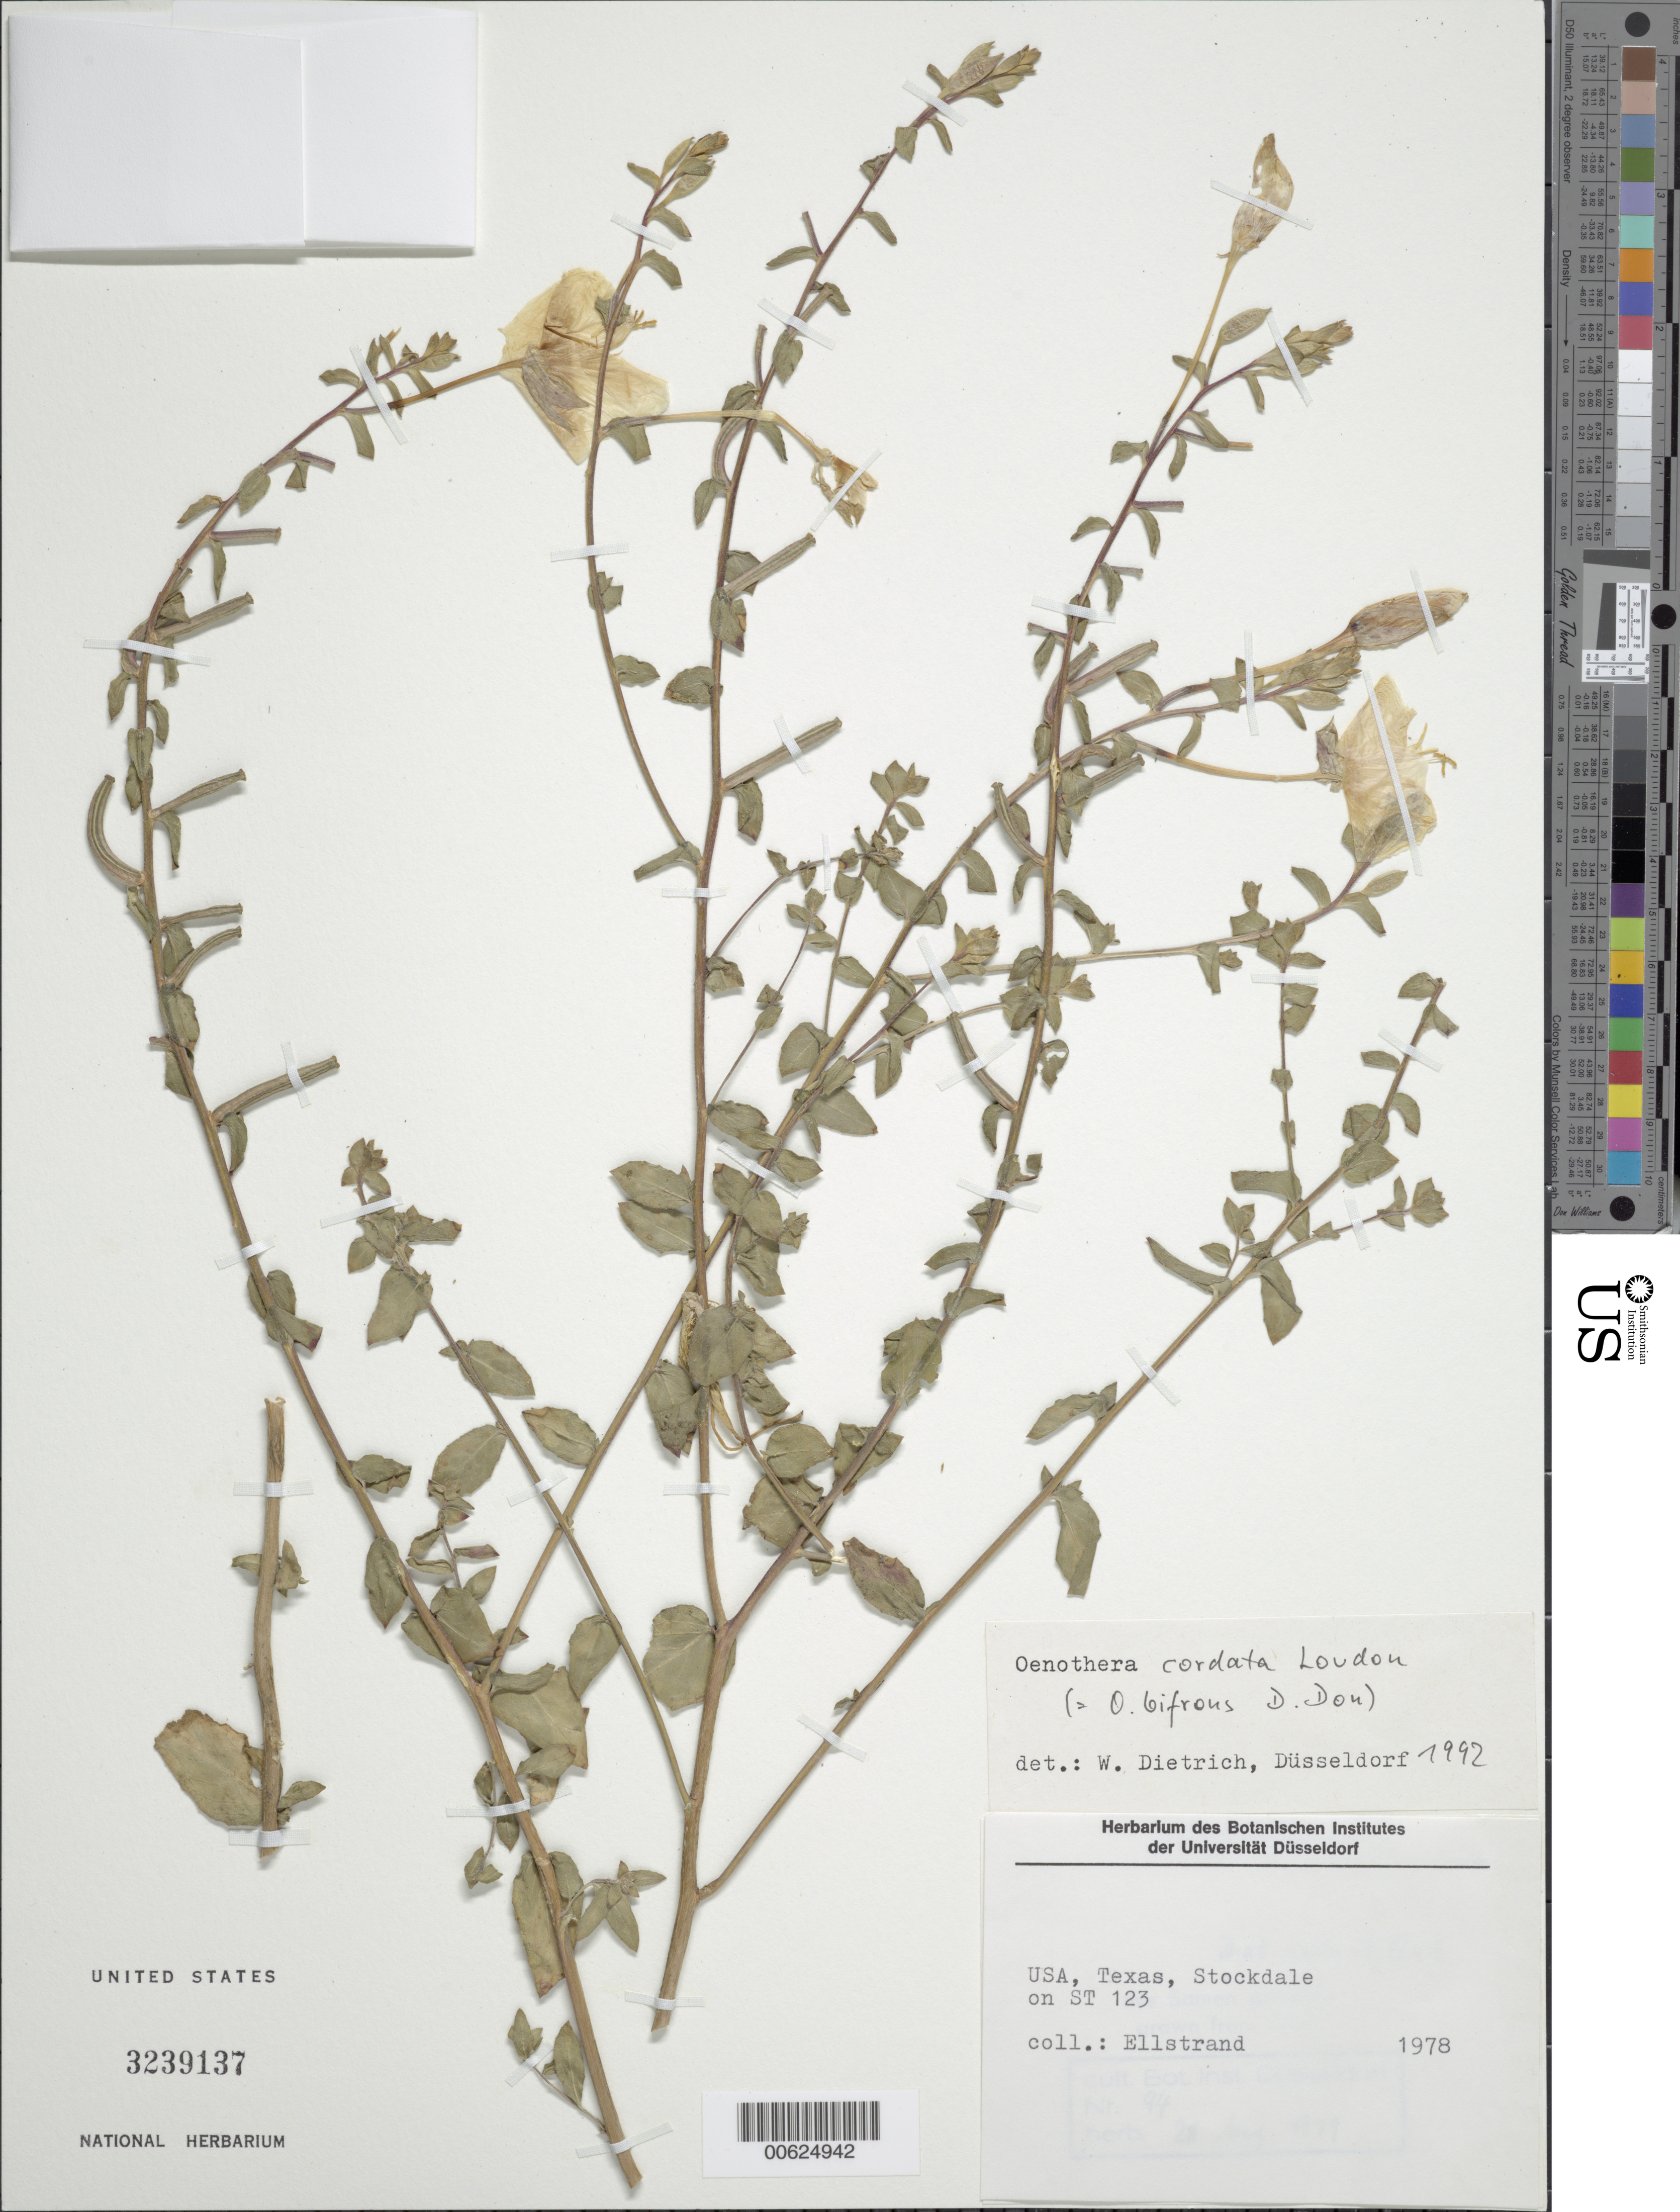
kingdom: Plantae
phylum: Tracheophyta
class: Magnoliopsida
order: Myrtales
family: Onagraceae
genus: Oenothera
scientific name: Oenothera cordata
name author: J.W. Loudon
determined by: Dietrich, W.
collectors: -. Ellstrand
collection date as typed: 1978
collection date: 1978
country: United States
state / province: Texas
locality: Stockdale on ST 123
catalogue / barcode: US 3239137